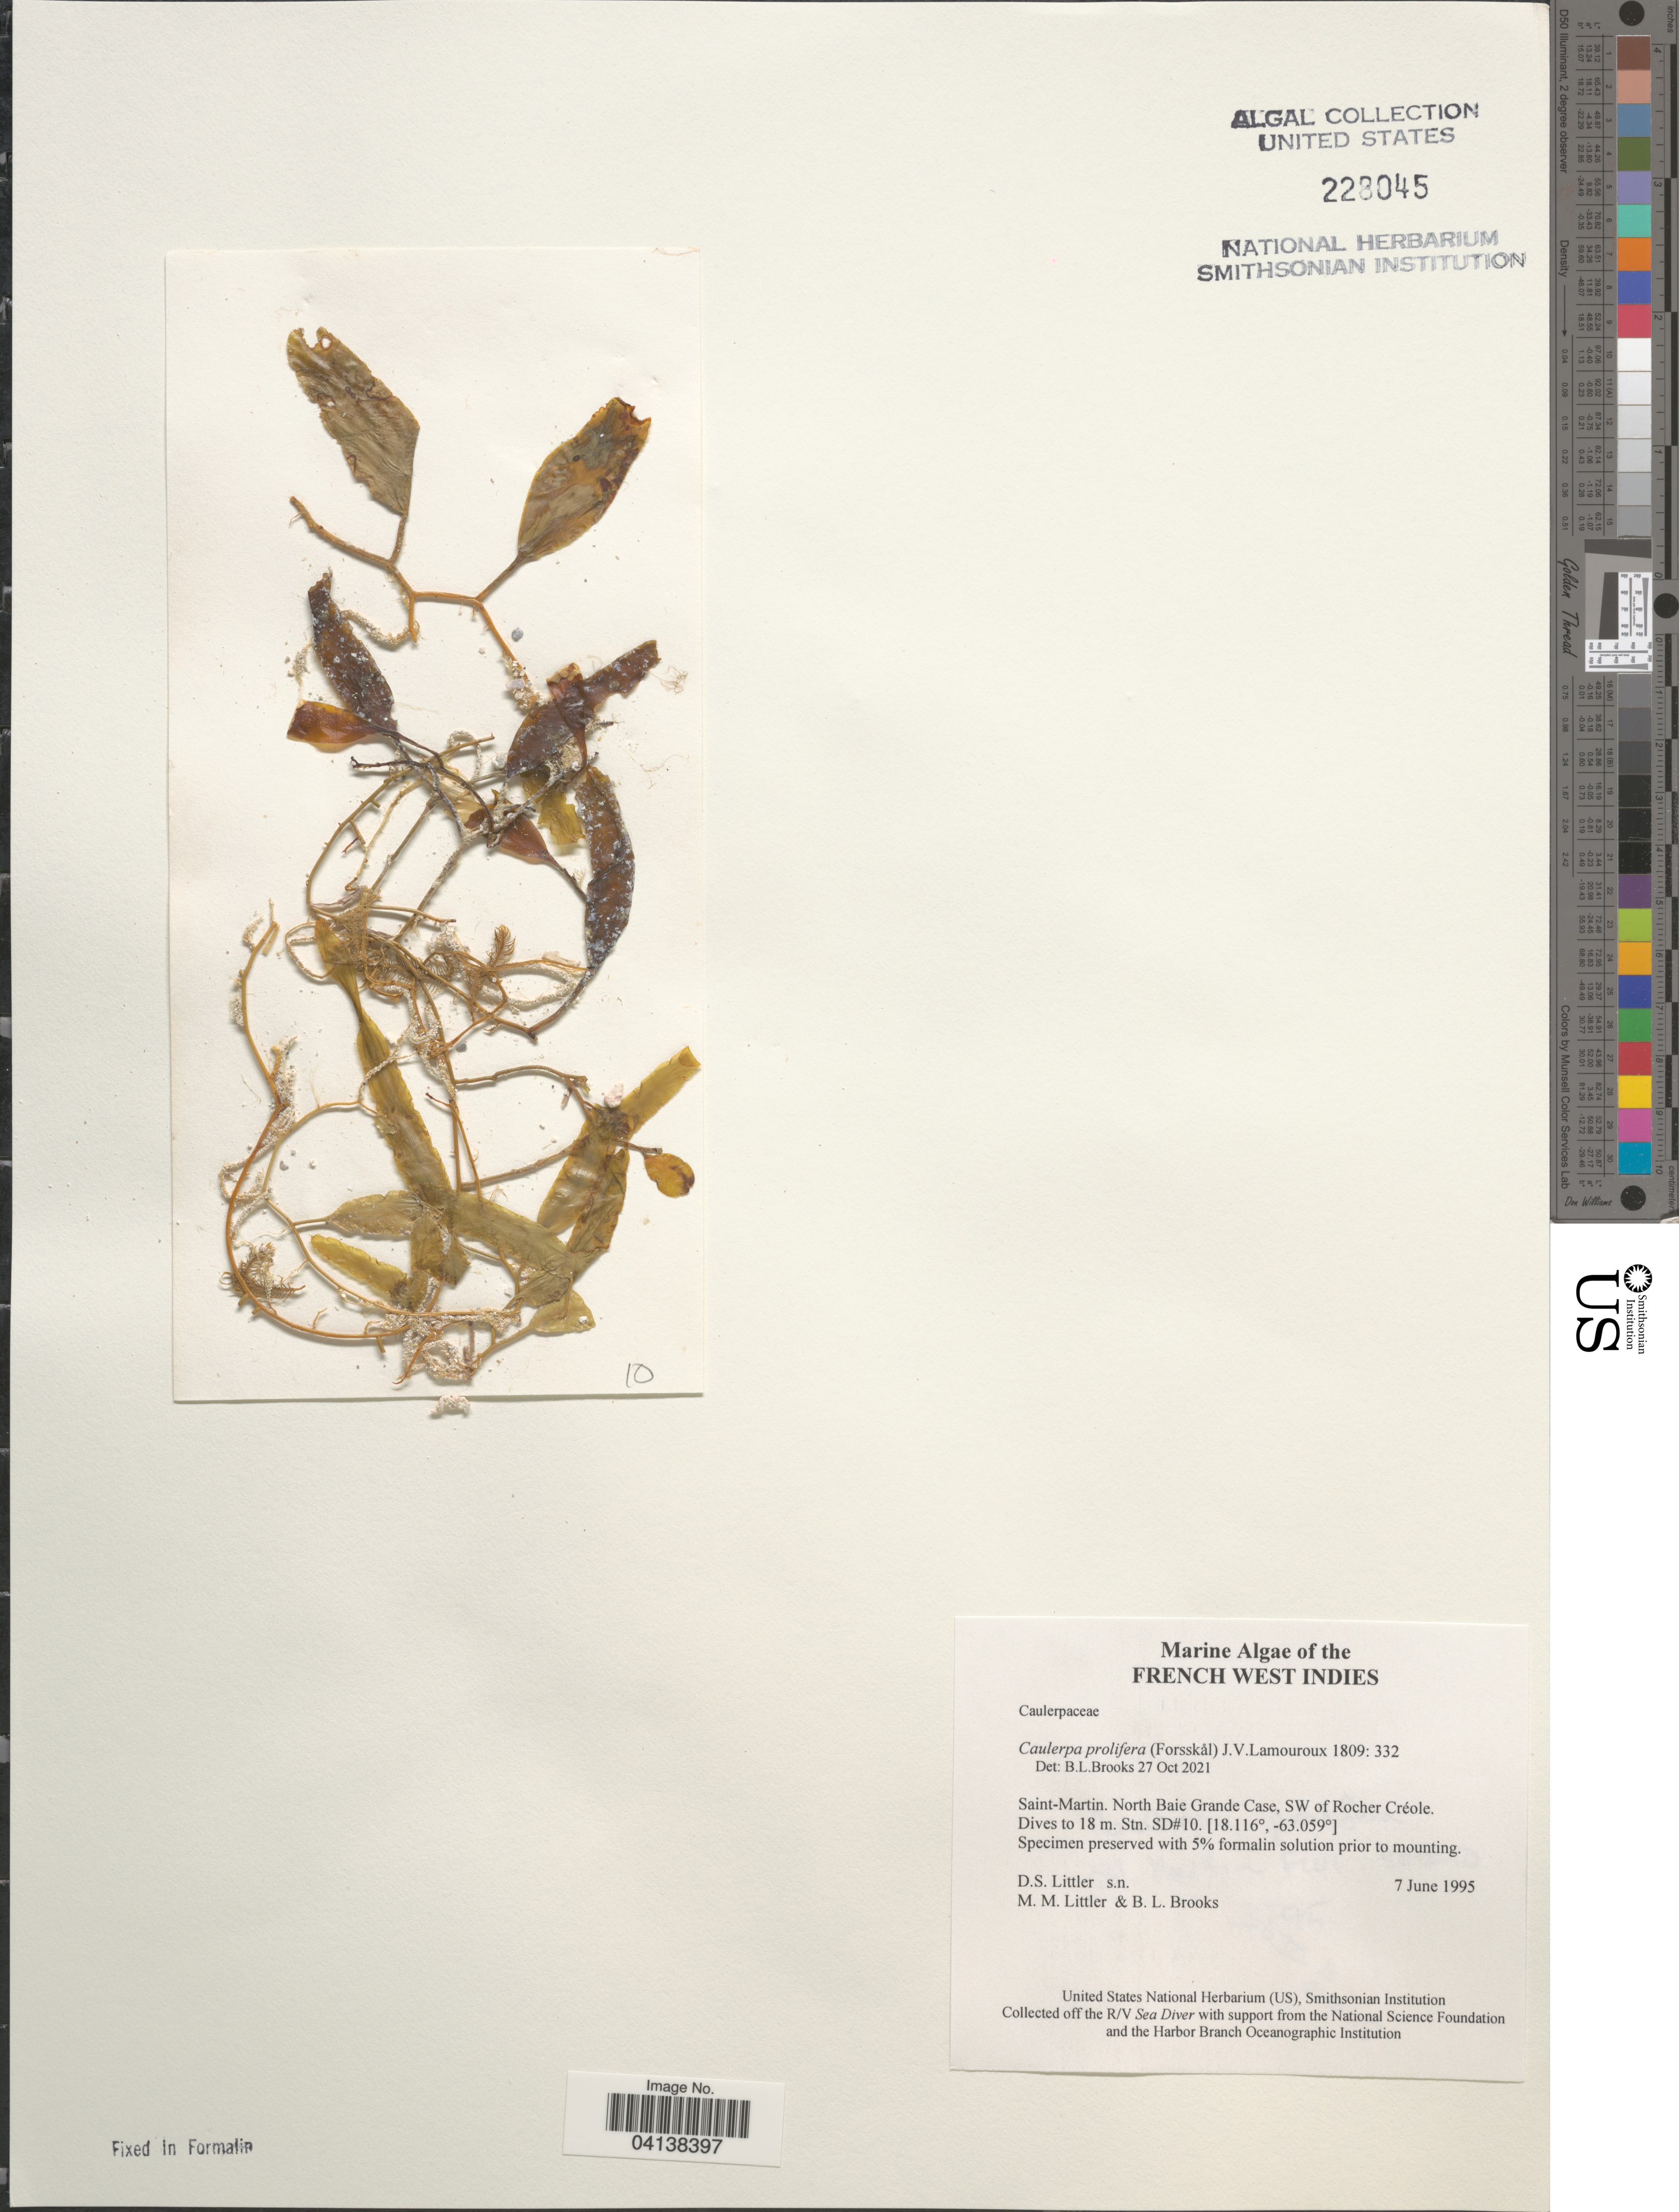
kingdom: Plantae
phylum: Chlorophyta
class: Ulvophyceae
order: Bryopsidales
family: Caulerpaceae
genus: Caulerpa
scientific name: Caulerpa prolifera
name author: (Forssk.) J.V.Lamouroux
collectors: D. S. Littler & B. Brooks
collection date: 1995-06-07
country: Saint Martin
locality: French West Indies. Saint-Martin. North Baie Grande Case, SW of Rocher Créole. Stn. SD#10.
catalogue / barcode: US 228045